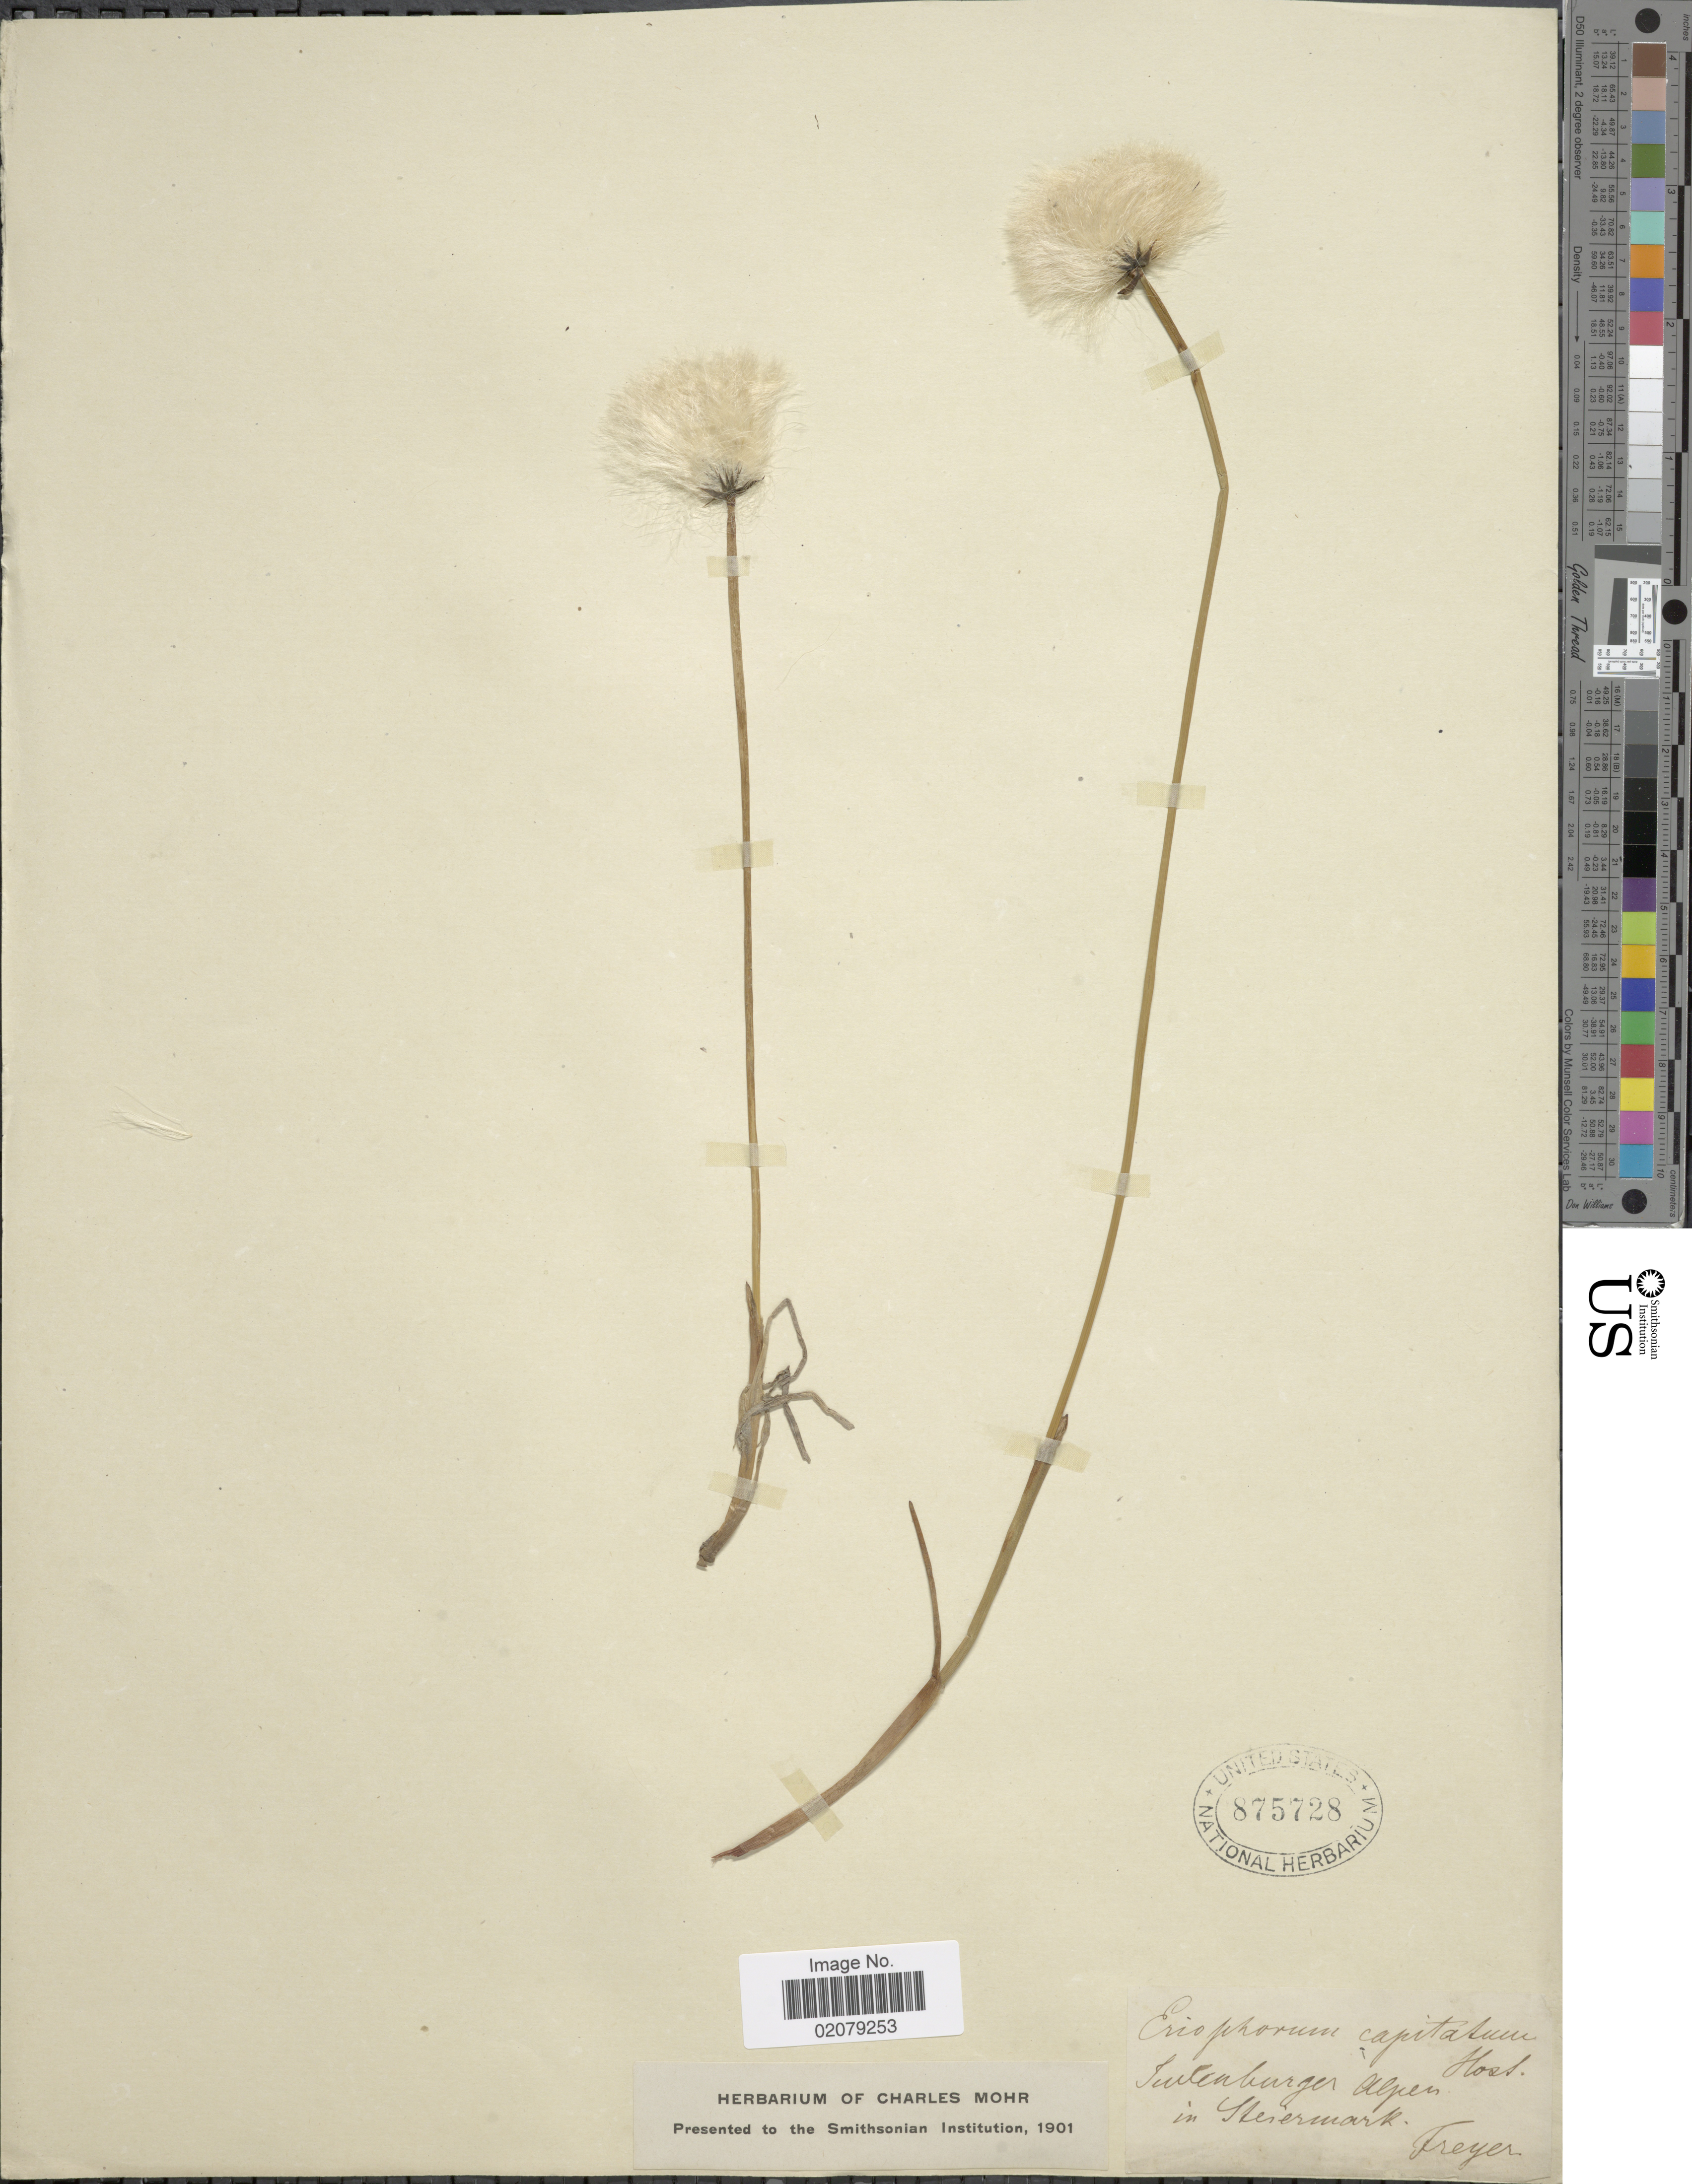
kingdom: Plantae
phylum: Tracheophyta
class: Liliopsida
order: Poales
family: Cyperaceae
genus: Eriophorum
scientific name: Eriophorum scheuchzeri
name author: Hoppe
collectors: -. Freyer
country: Austria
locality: Suilenburgen Alpen in Steiermark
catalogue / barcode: US 875728